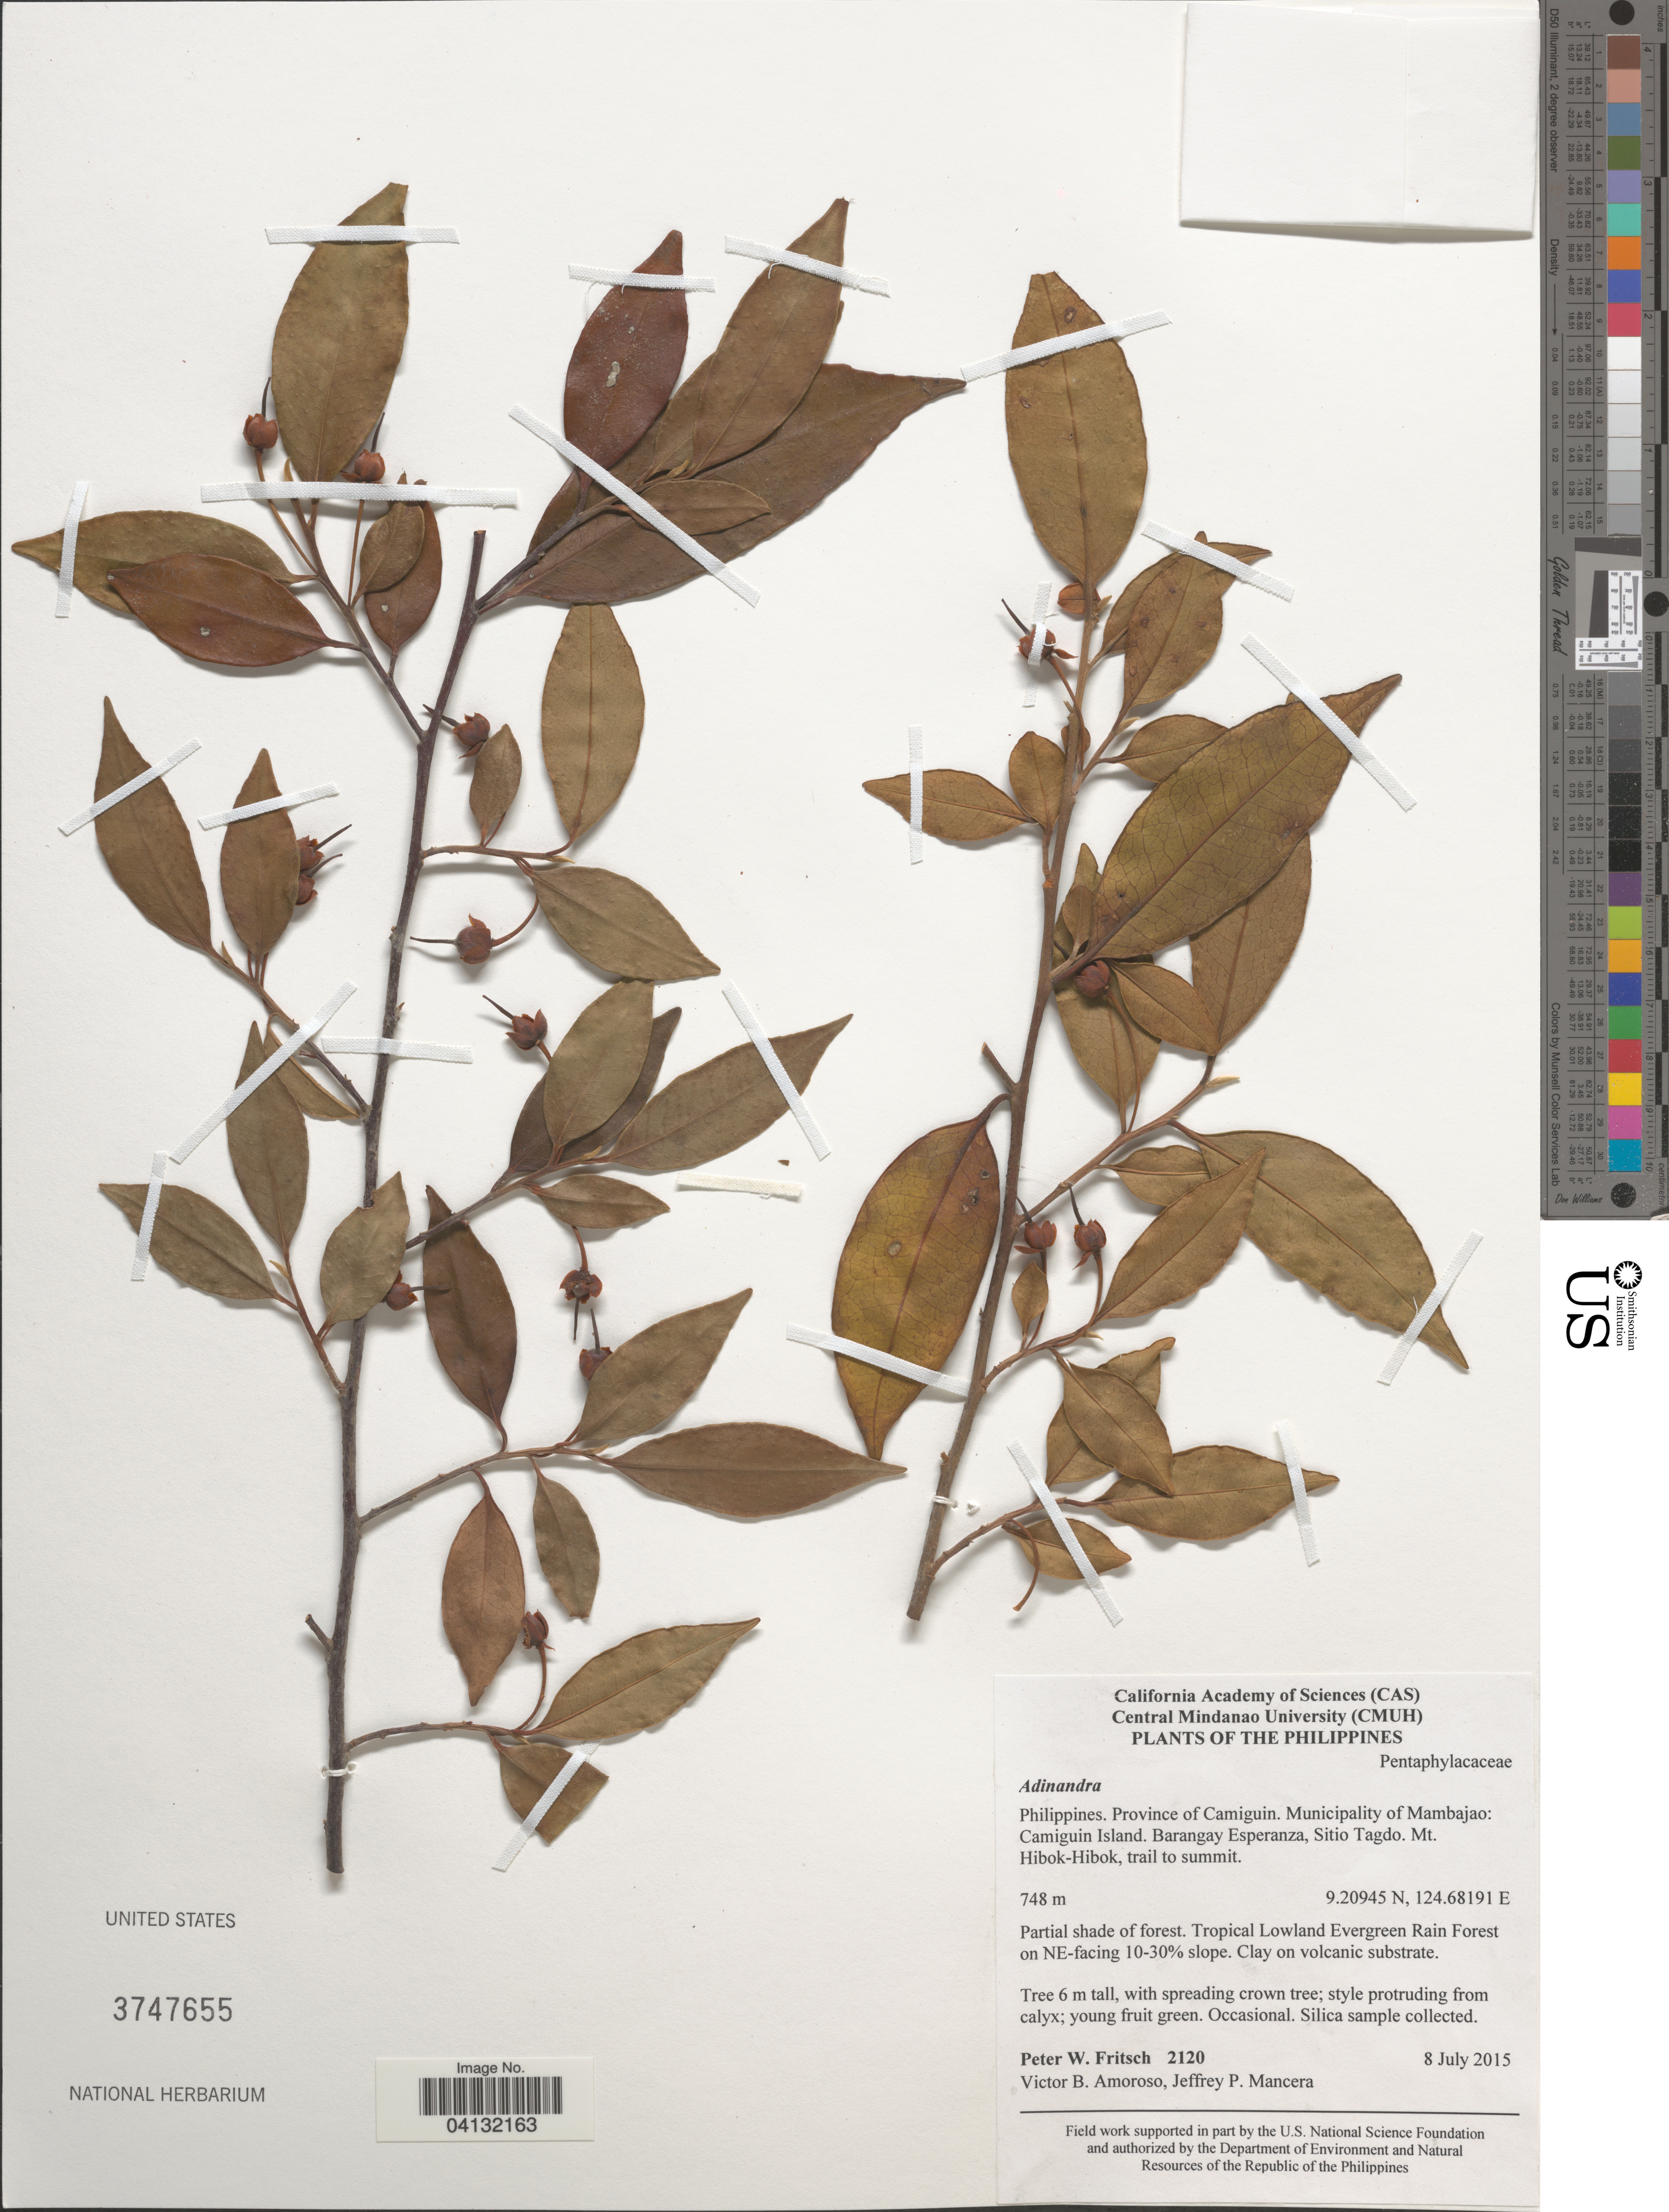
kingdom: Plantae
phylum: Tracheophyta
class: Magnoliopsida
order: Ericales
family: Pentaphylacaceae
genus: Adinandra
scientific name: Adinandra sp.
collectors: P. W. Fritsch, V. Amoroso & J. Mancera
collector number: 2120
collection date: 2015-07-08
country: Philippines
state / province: Northern Mindanao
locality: Province of Camiguin. Municipality of Mambajao: Camiguin Island. Barangay Esperanza, Sitio Tagdo. Mt. Hibok-Hibok, trail to summit. Partial shade of forest. Tropical Lowland Evergreen Rain Forest on NE-facing 10-30% slope.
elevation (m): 748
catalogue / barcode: US 3747655